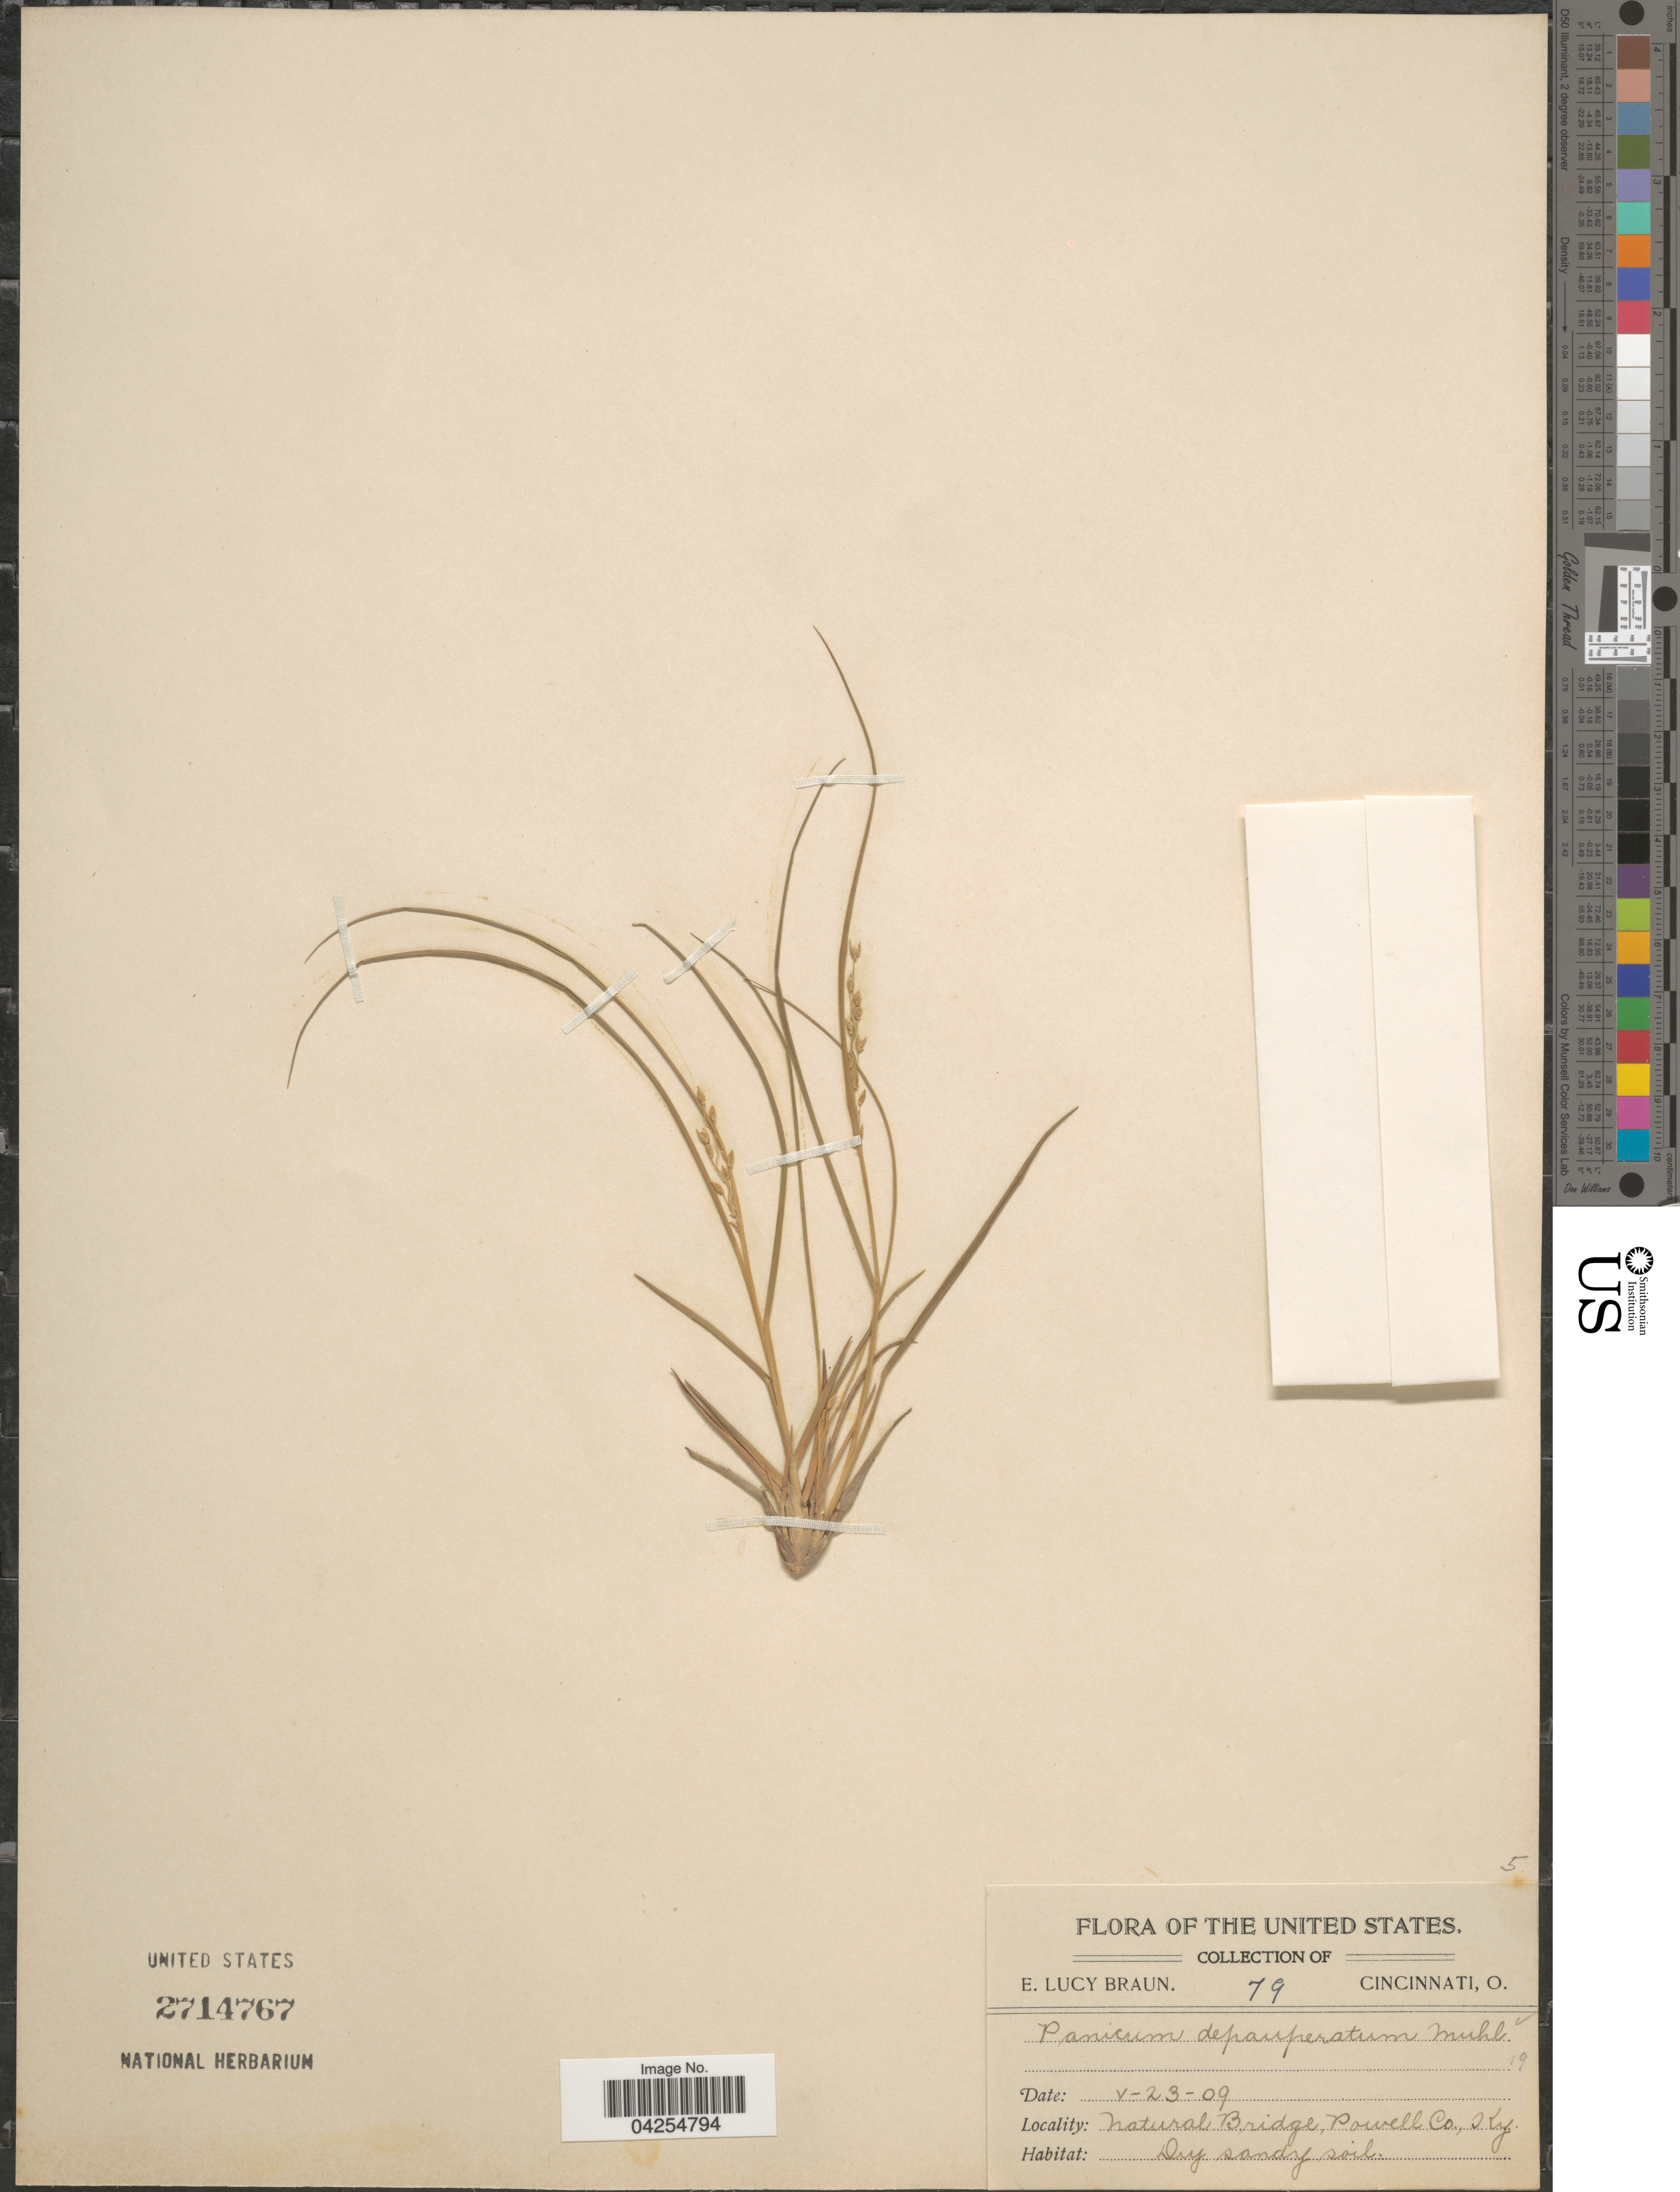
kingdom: Plantae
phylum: Tracheophyta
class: Liliopsida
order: Poales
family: Poaceae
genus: Dichanthelium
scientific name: Dichanthelium depauperatum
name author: (Muhl.) Gould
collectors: E. L. Braun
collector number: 79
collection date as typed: Transcribed d/m/y: 23/5/9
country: United States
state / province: Kentucky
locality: Natural Bridge, Powell Co.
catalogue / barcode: US 2714767